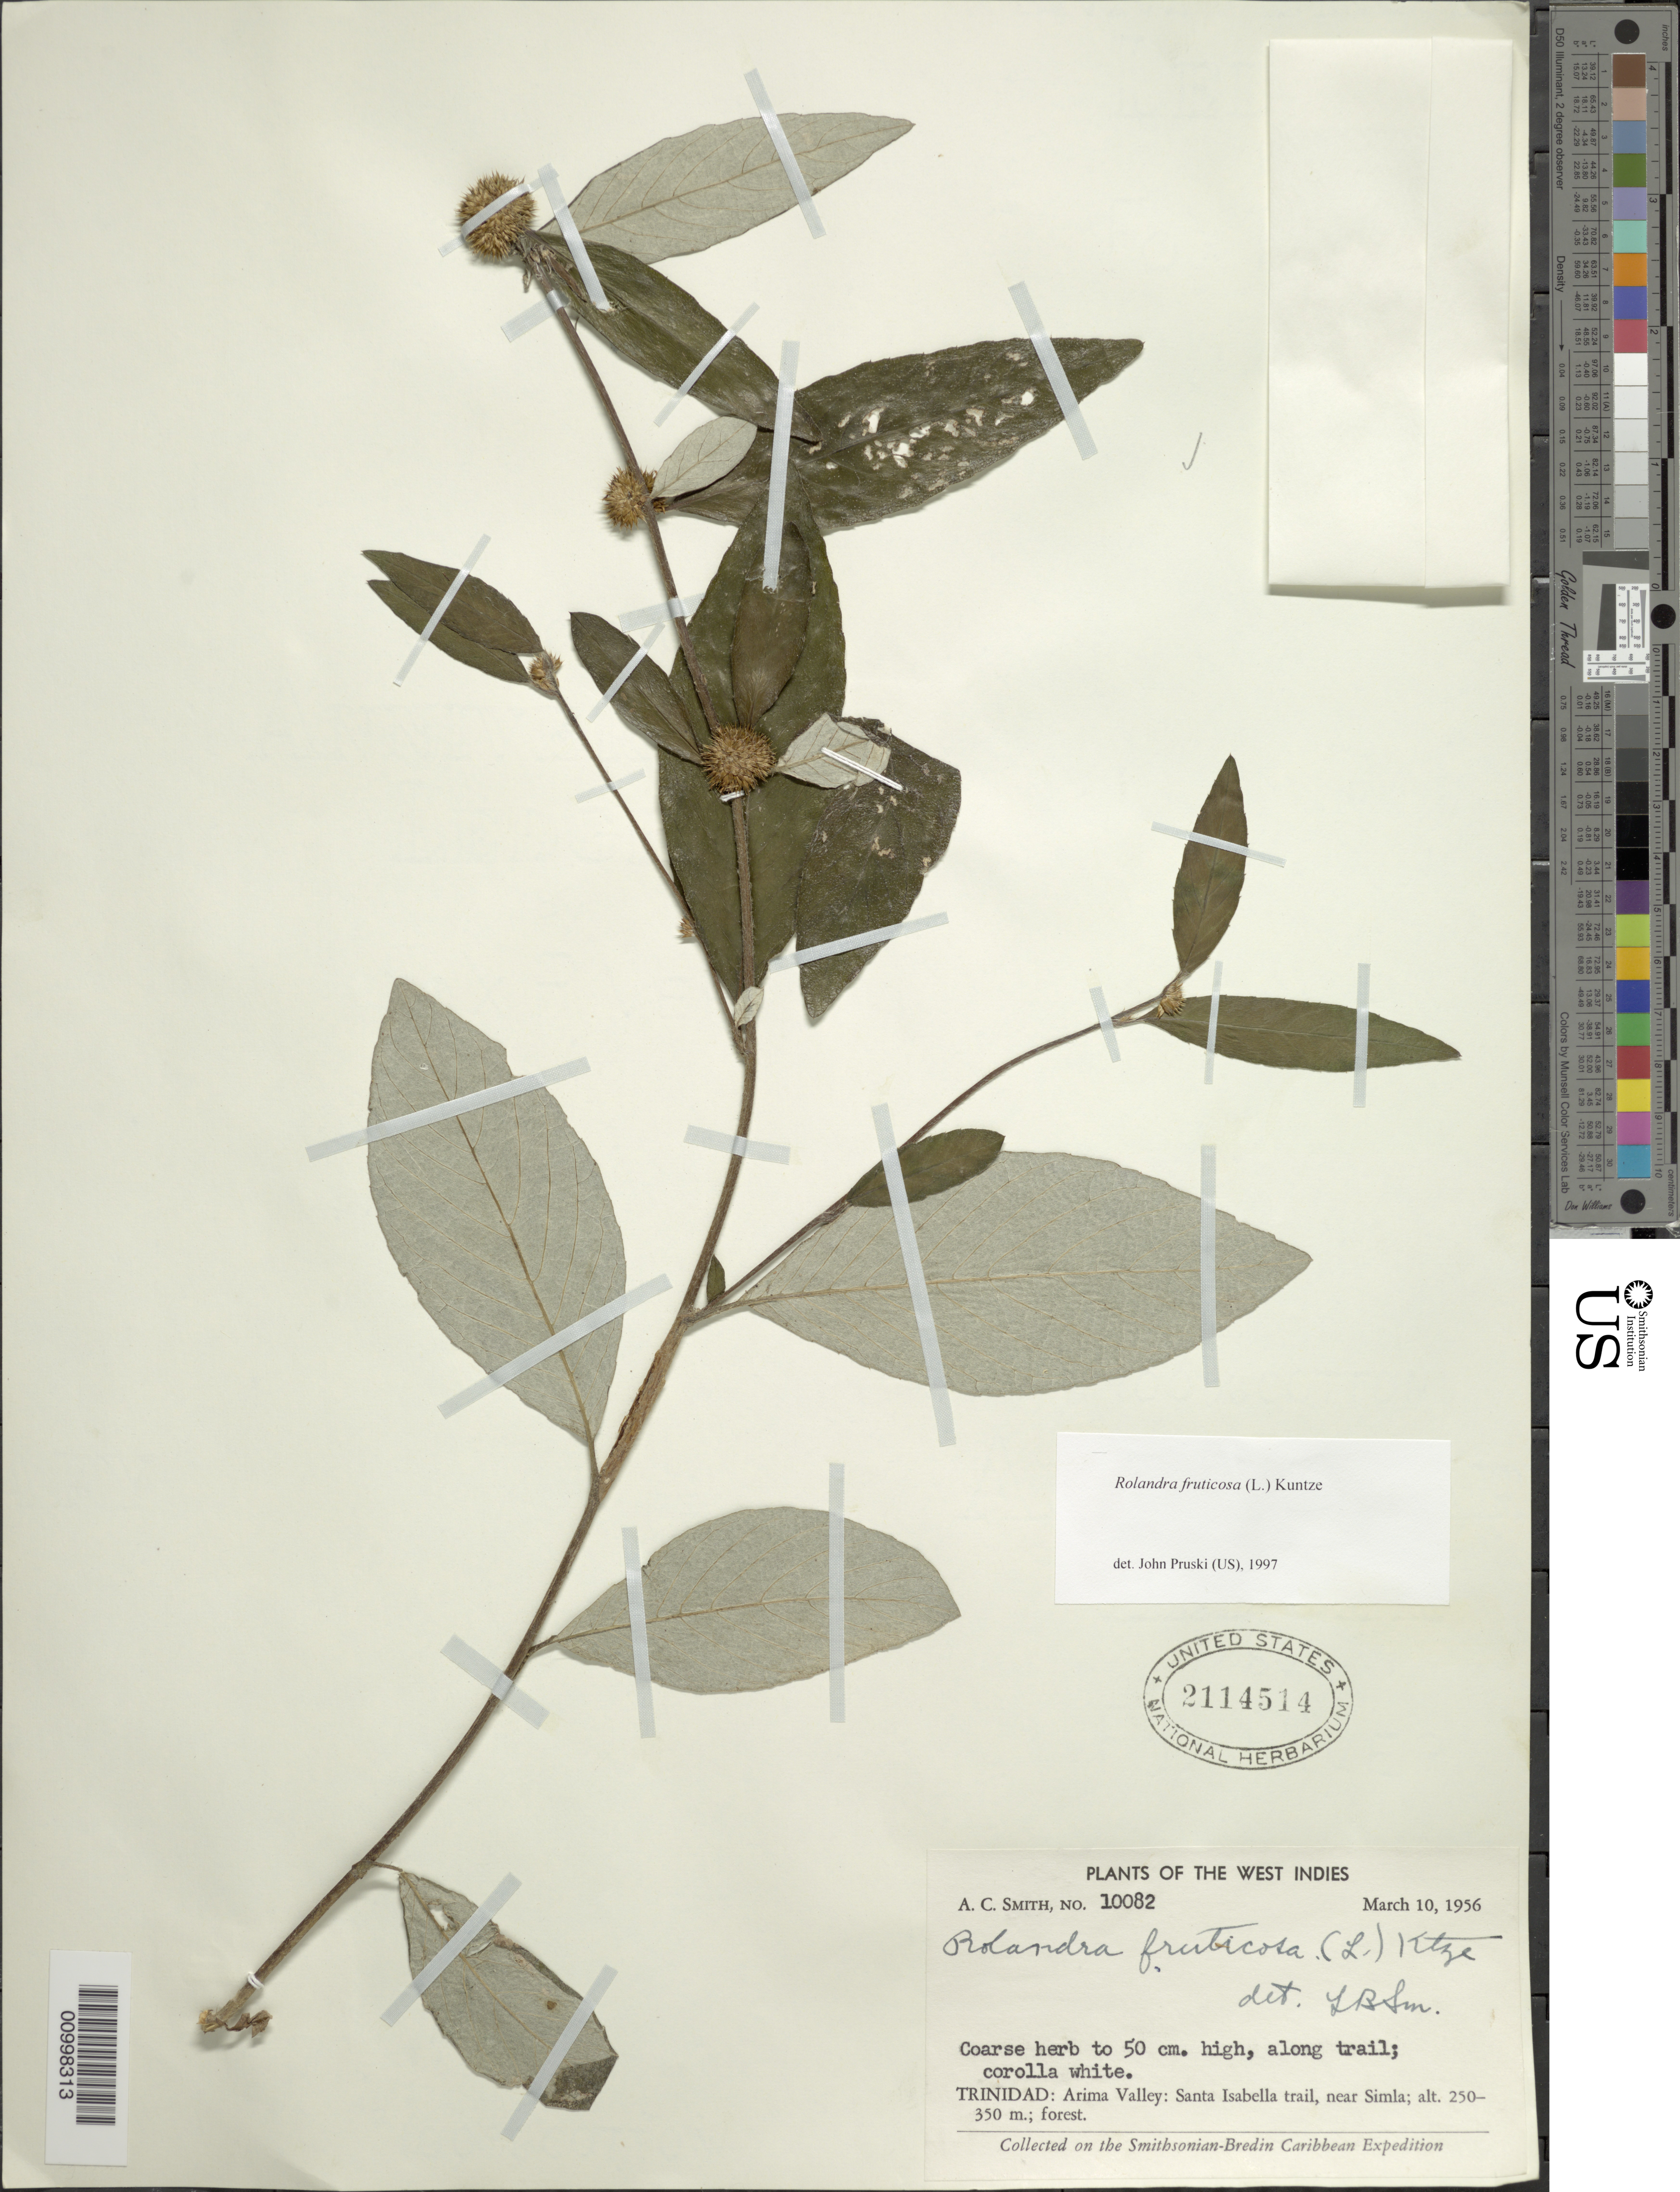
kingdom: Plantae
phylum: Tracheophyta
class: Magnoliopsida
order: Asterales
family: Asteraceae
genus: Rolandra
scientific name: Rolandra fruticosa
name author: (L.) Kuntze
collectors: A. C. Smith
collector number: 10082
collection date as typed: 10 Mar 1956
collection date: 1956-03-10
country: Trinidad and Tobago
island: Trinidad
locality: Arima Valley, Santa Isabella Trail, near Simla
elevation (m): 250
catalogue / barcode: US 2114514